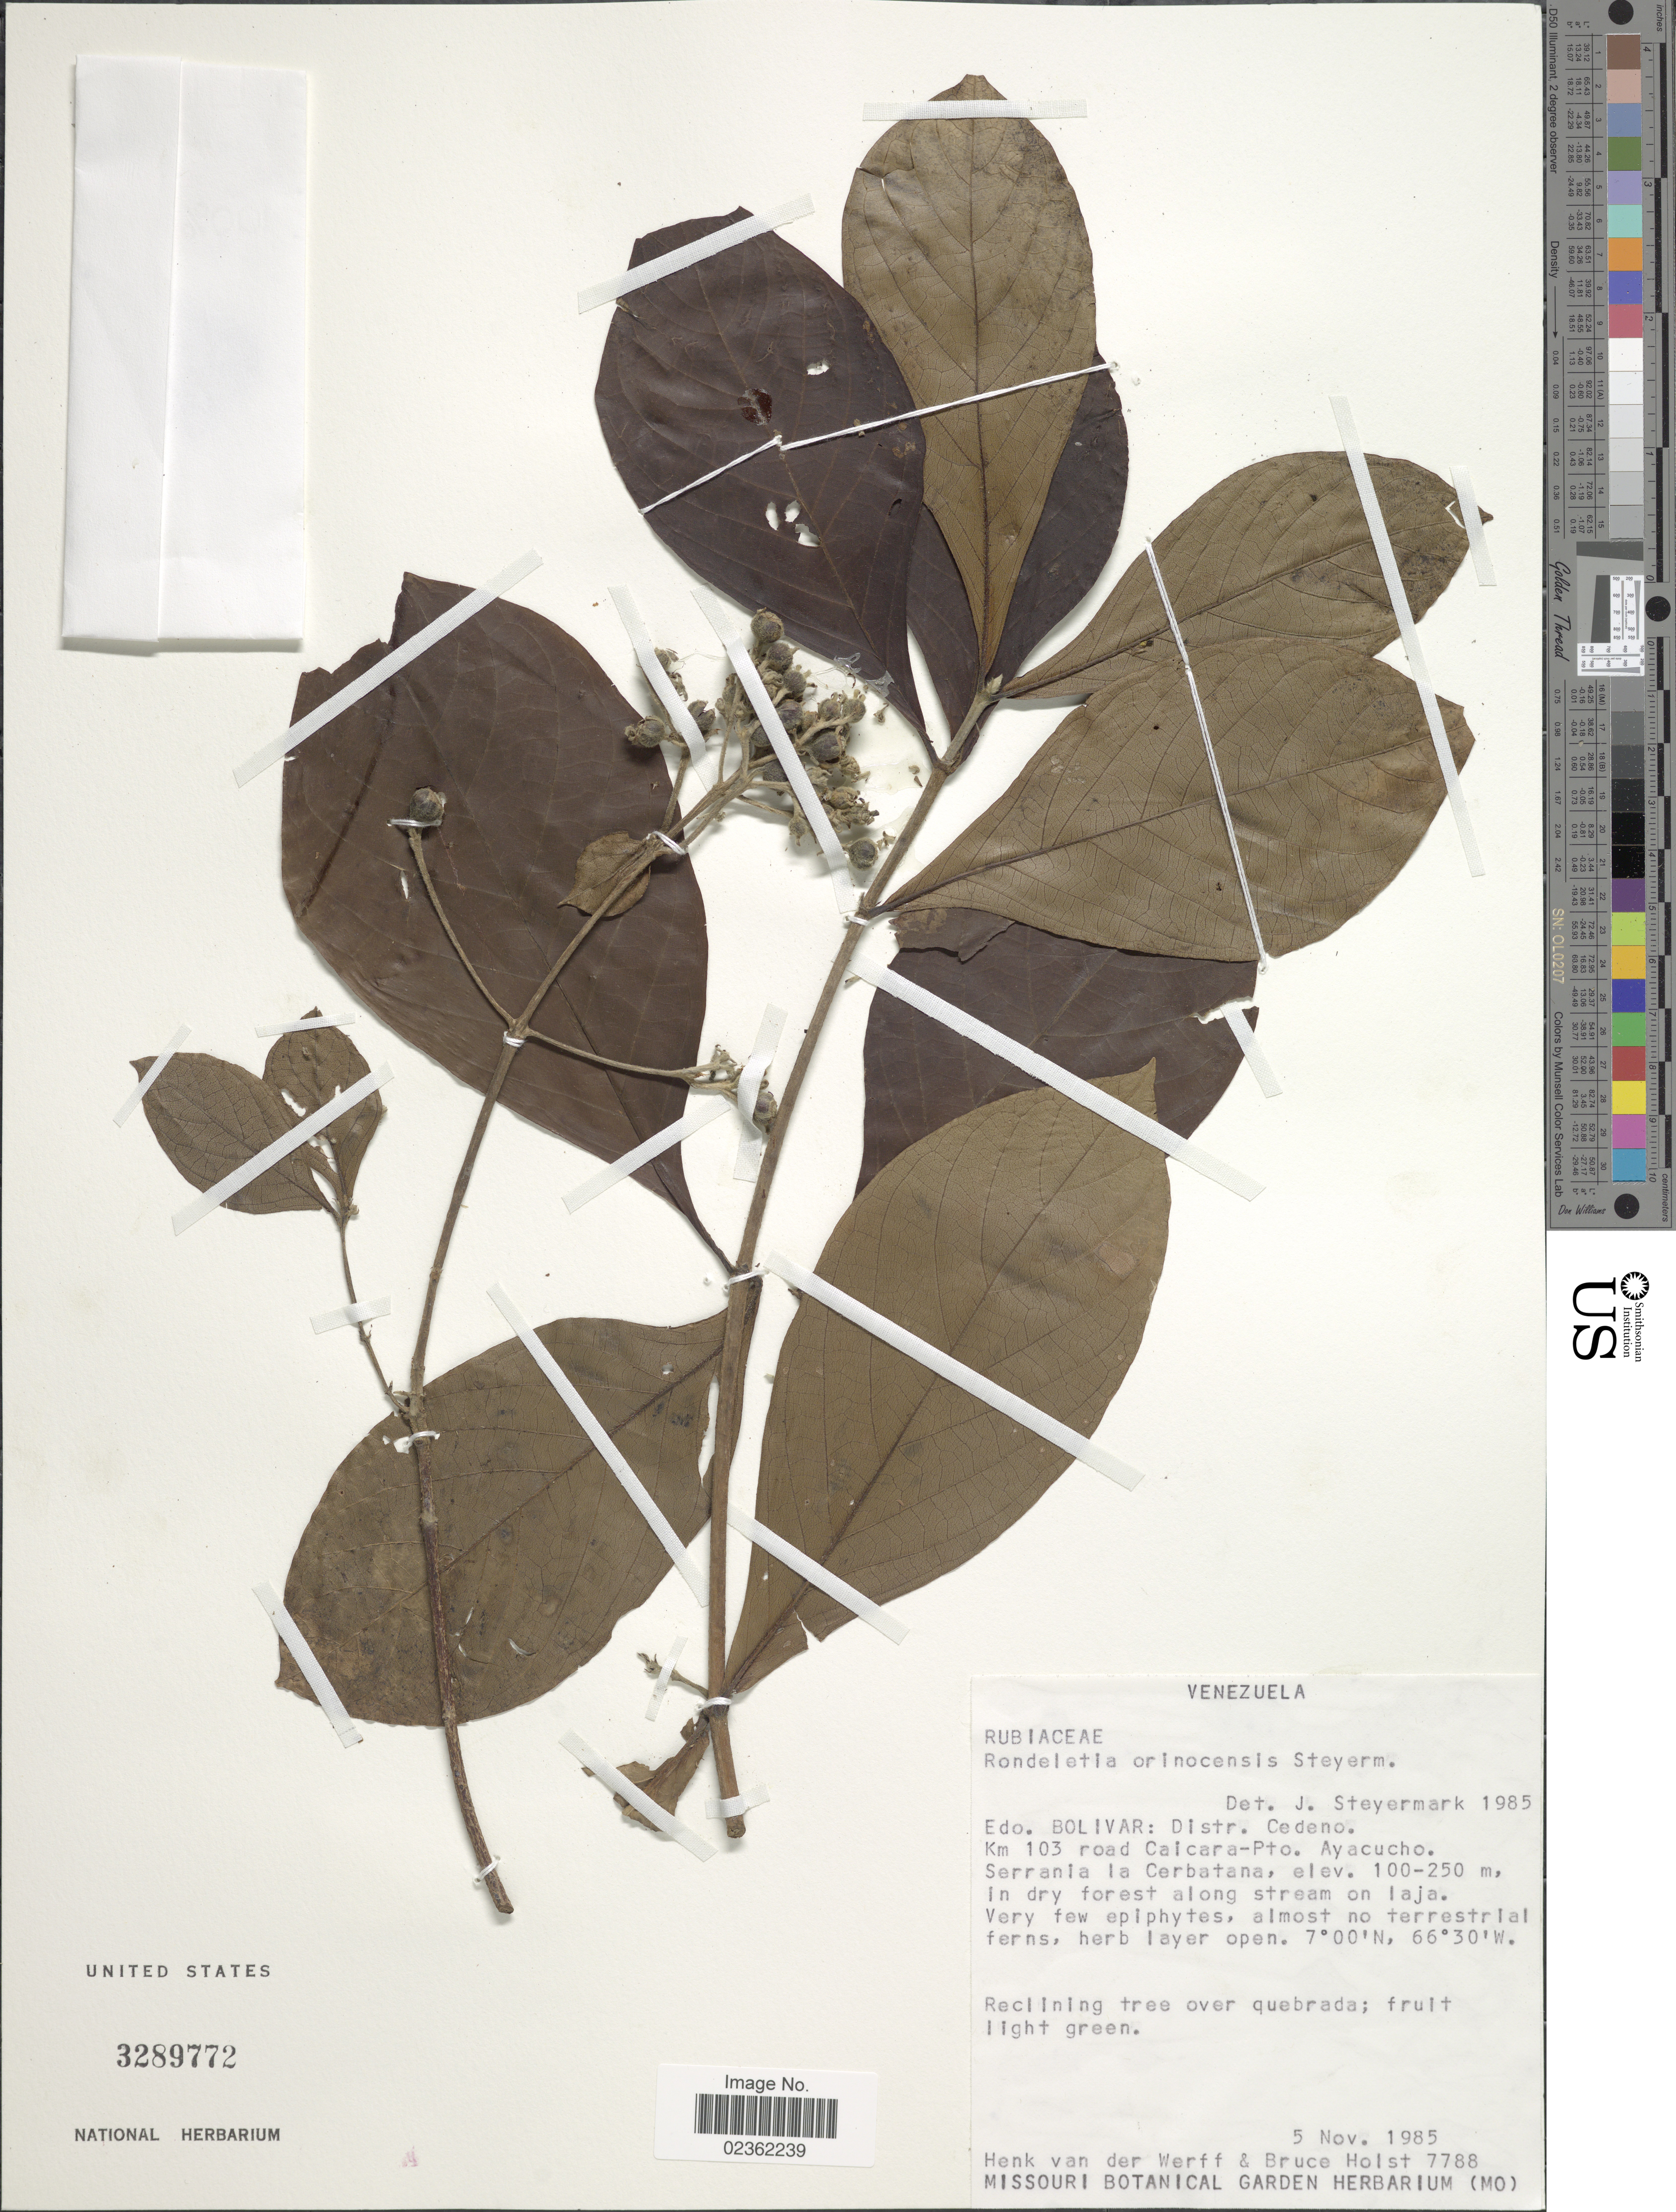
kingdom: Plantae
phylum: Tracheophyta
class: Magnoliopsida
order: Gentianales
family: Rubiaceae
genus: Rondeletia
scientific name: Rondeletia orinocensis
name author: Steyerm.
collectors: H. van der Werff & B. Holst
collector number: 7788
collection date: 1985-11-05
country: Venezuela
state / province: Bolivar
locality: Distr. Cedeno, Km 103 road Caicara-Pto. Ayacucho, Serrania la Cerbatana, in dry forest along stream on laja.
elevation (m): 100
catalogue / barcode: US 3289772